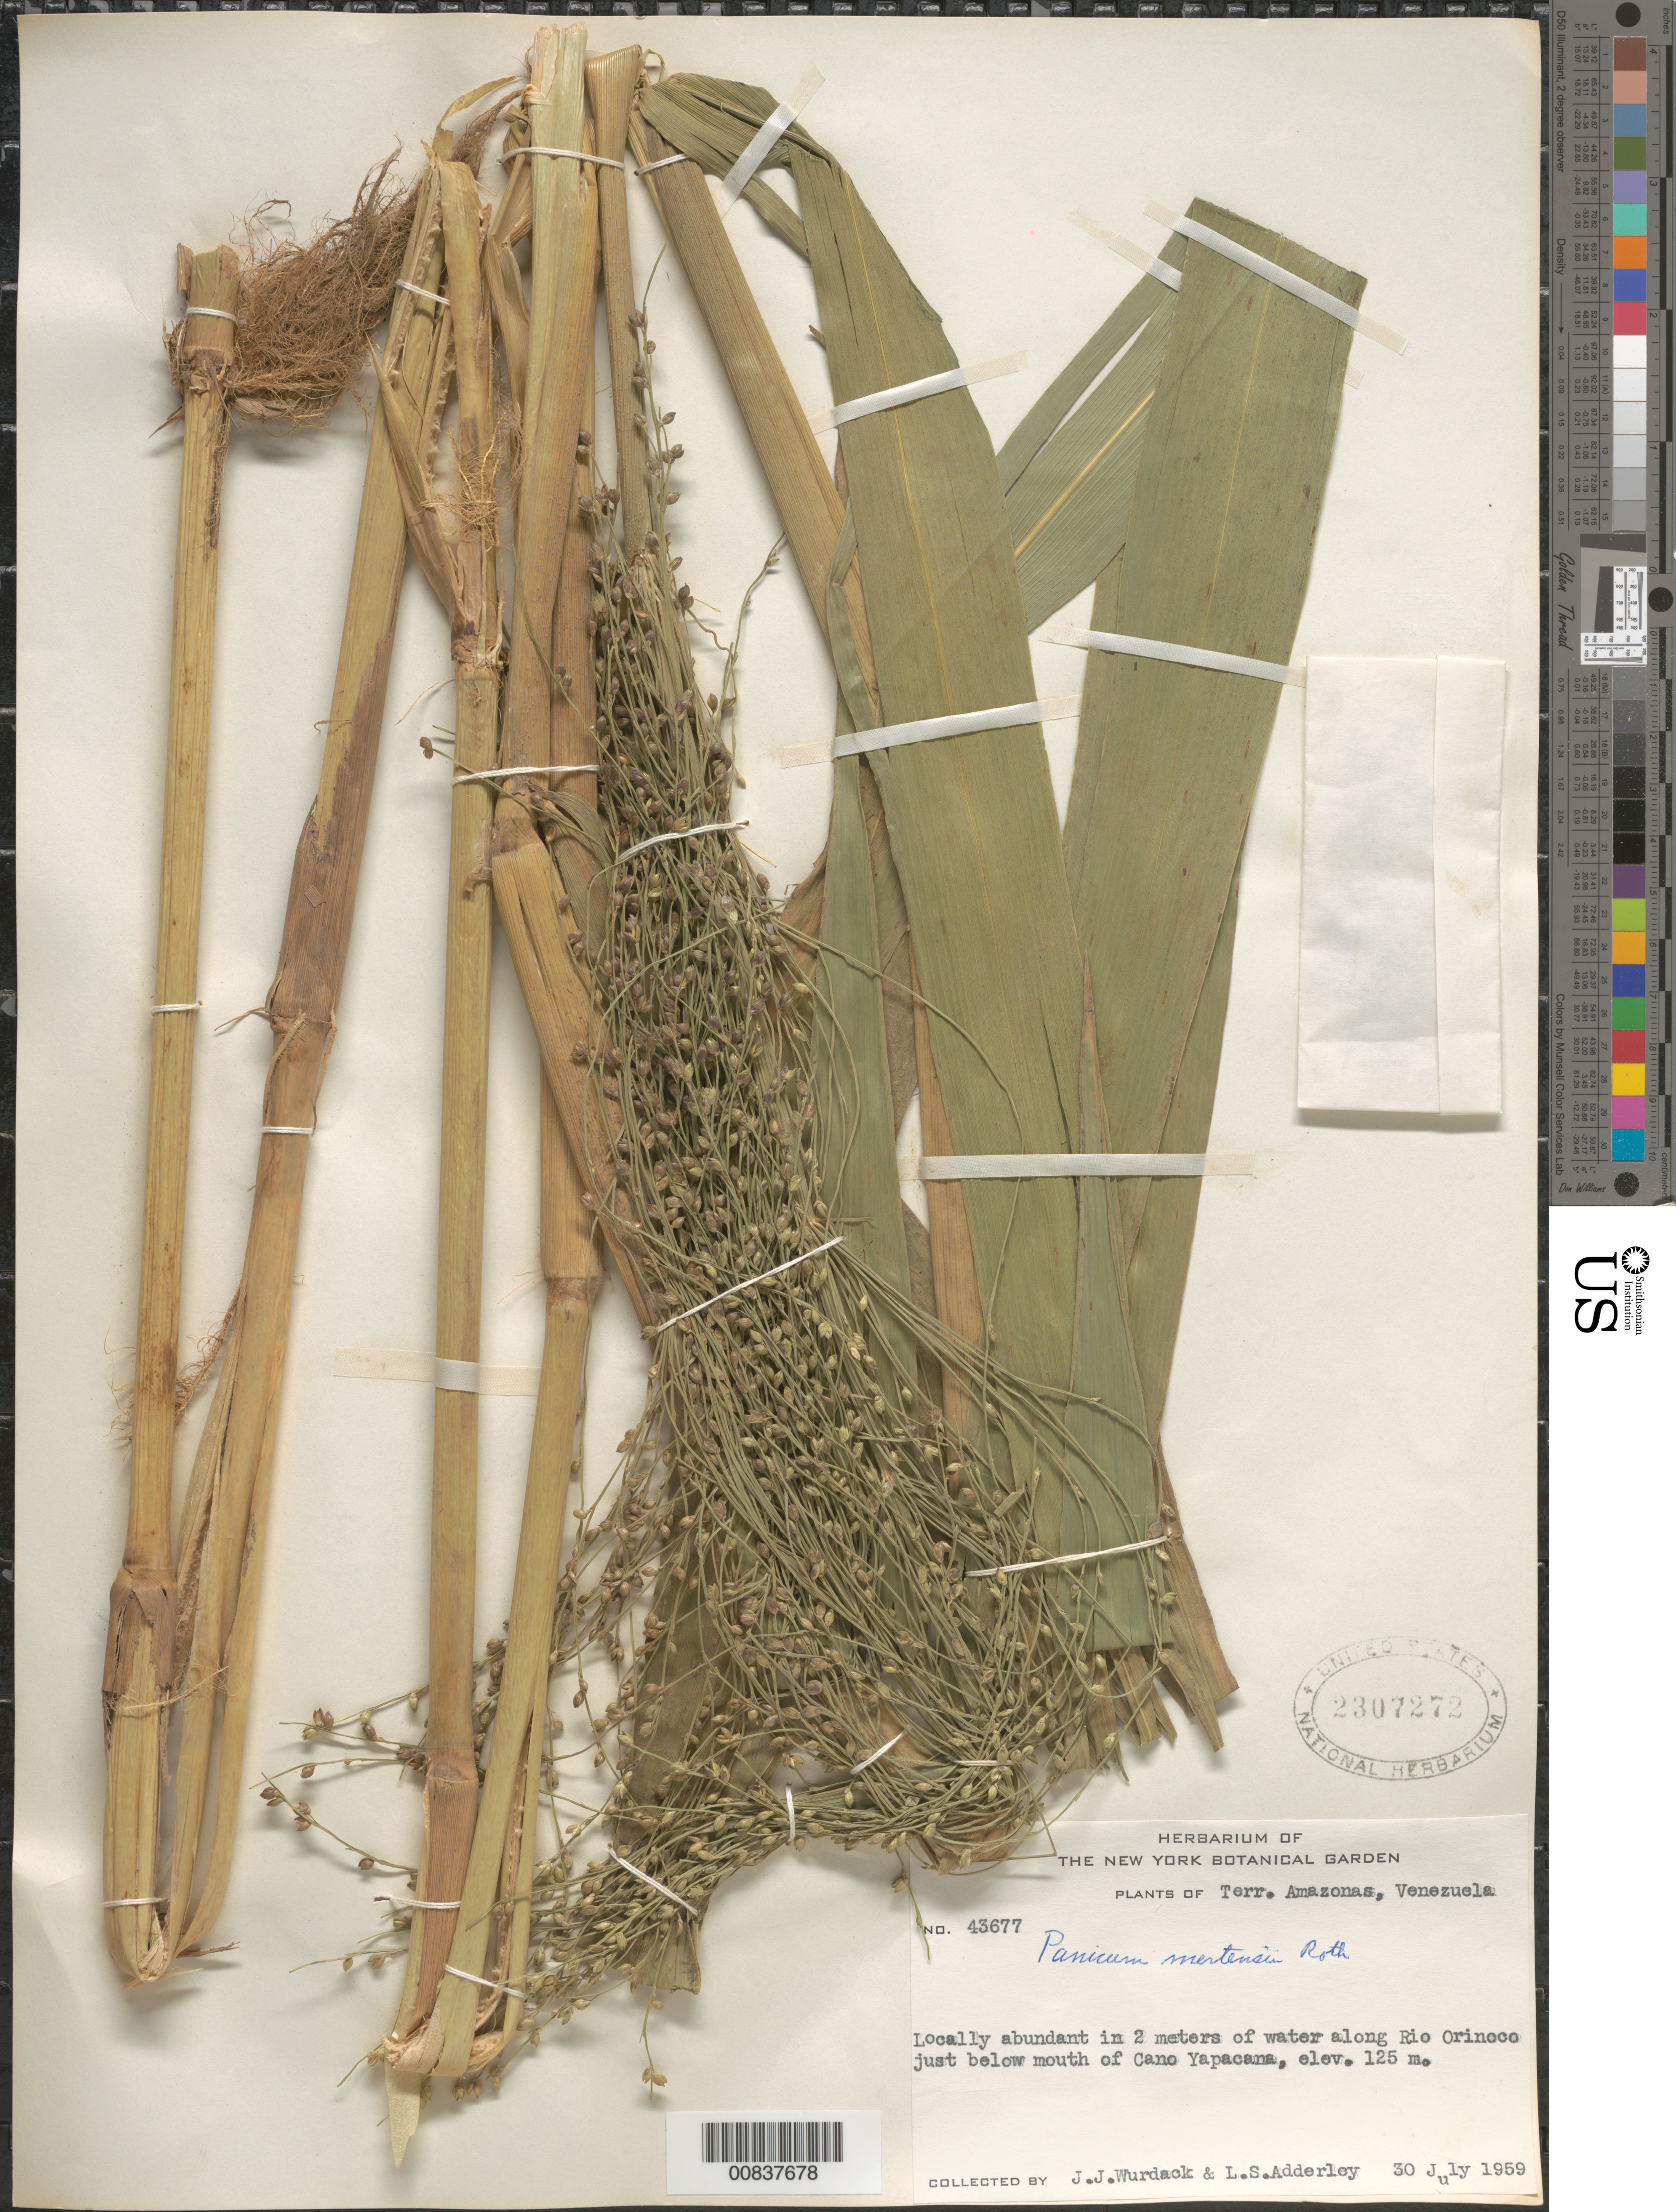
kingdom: Plantae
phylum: Tracheophyta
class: Liliopsida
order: Poales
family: Poaceae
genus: Stephostachys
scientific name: Stephostachys mertensii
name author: (Roth) Zuloaga & Marrone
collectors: J. J. Wurdack & L. S. Adderley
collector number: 43677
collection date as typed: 30-Jul-59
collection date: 1959-07-30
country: Venezuela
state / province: Amazonas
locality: Río Orinoco, Caño Yapacana, just below mouth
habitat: In 2 m of water along river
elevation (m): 125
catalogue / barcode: US 2307272